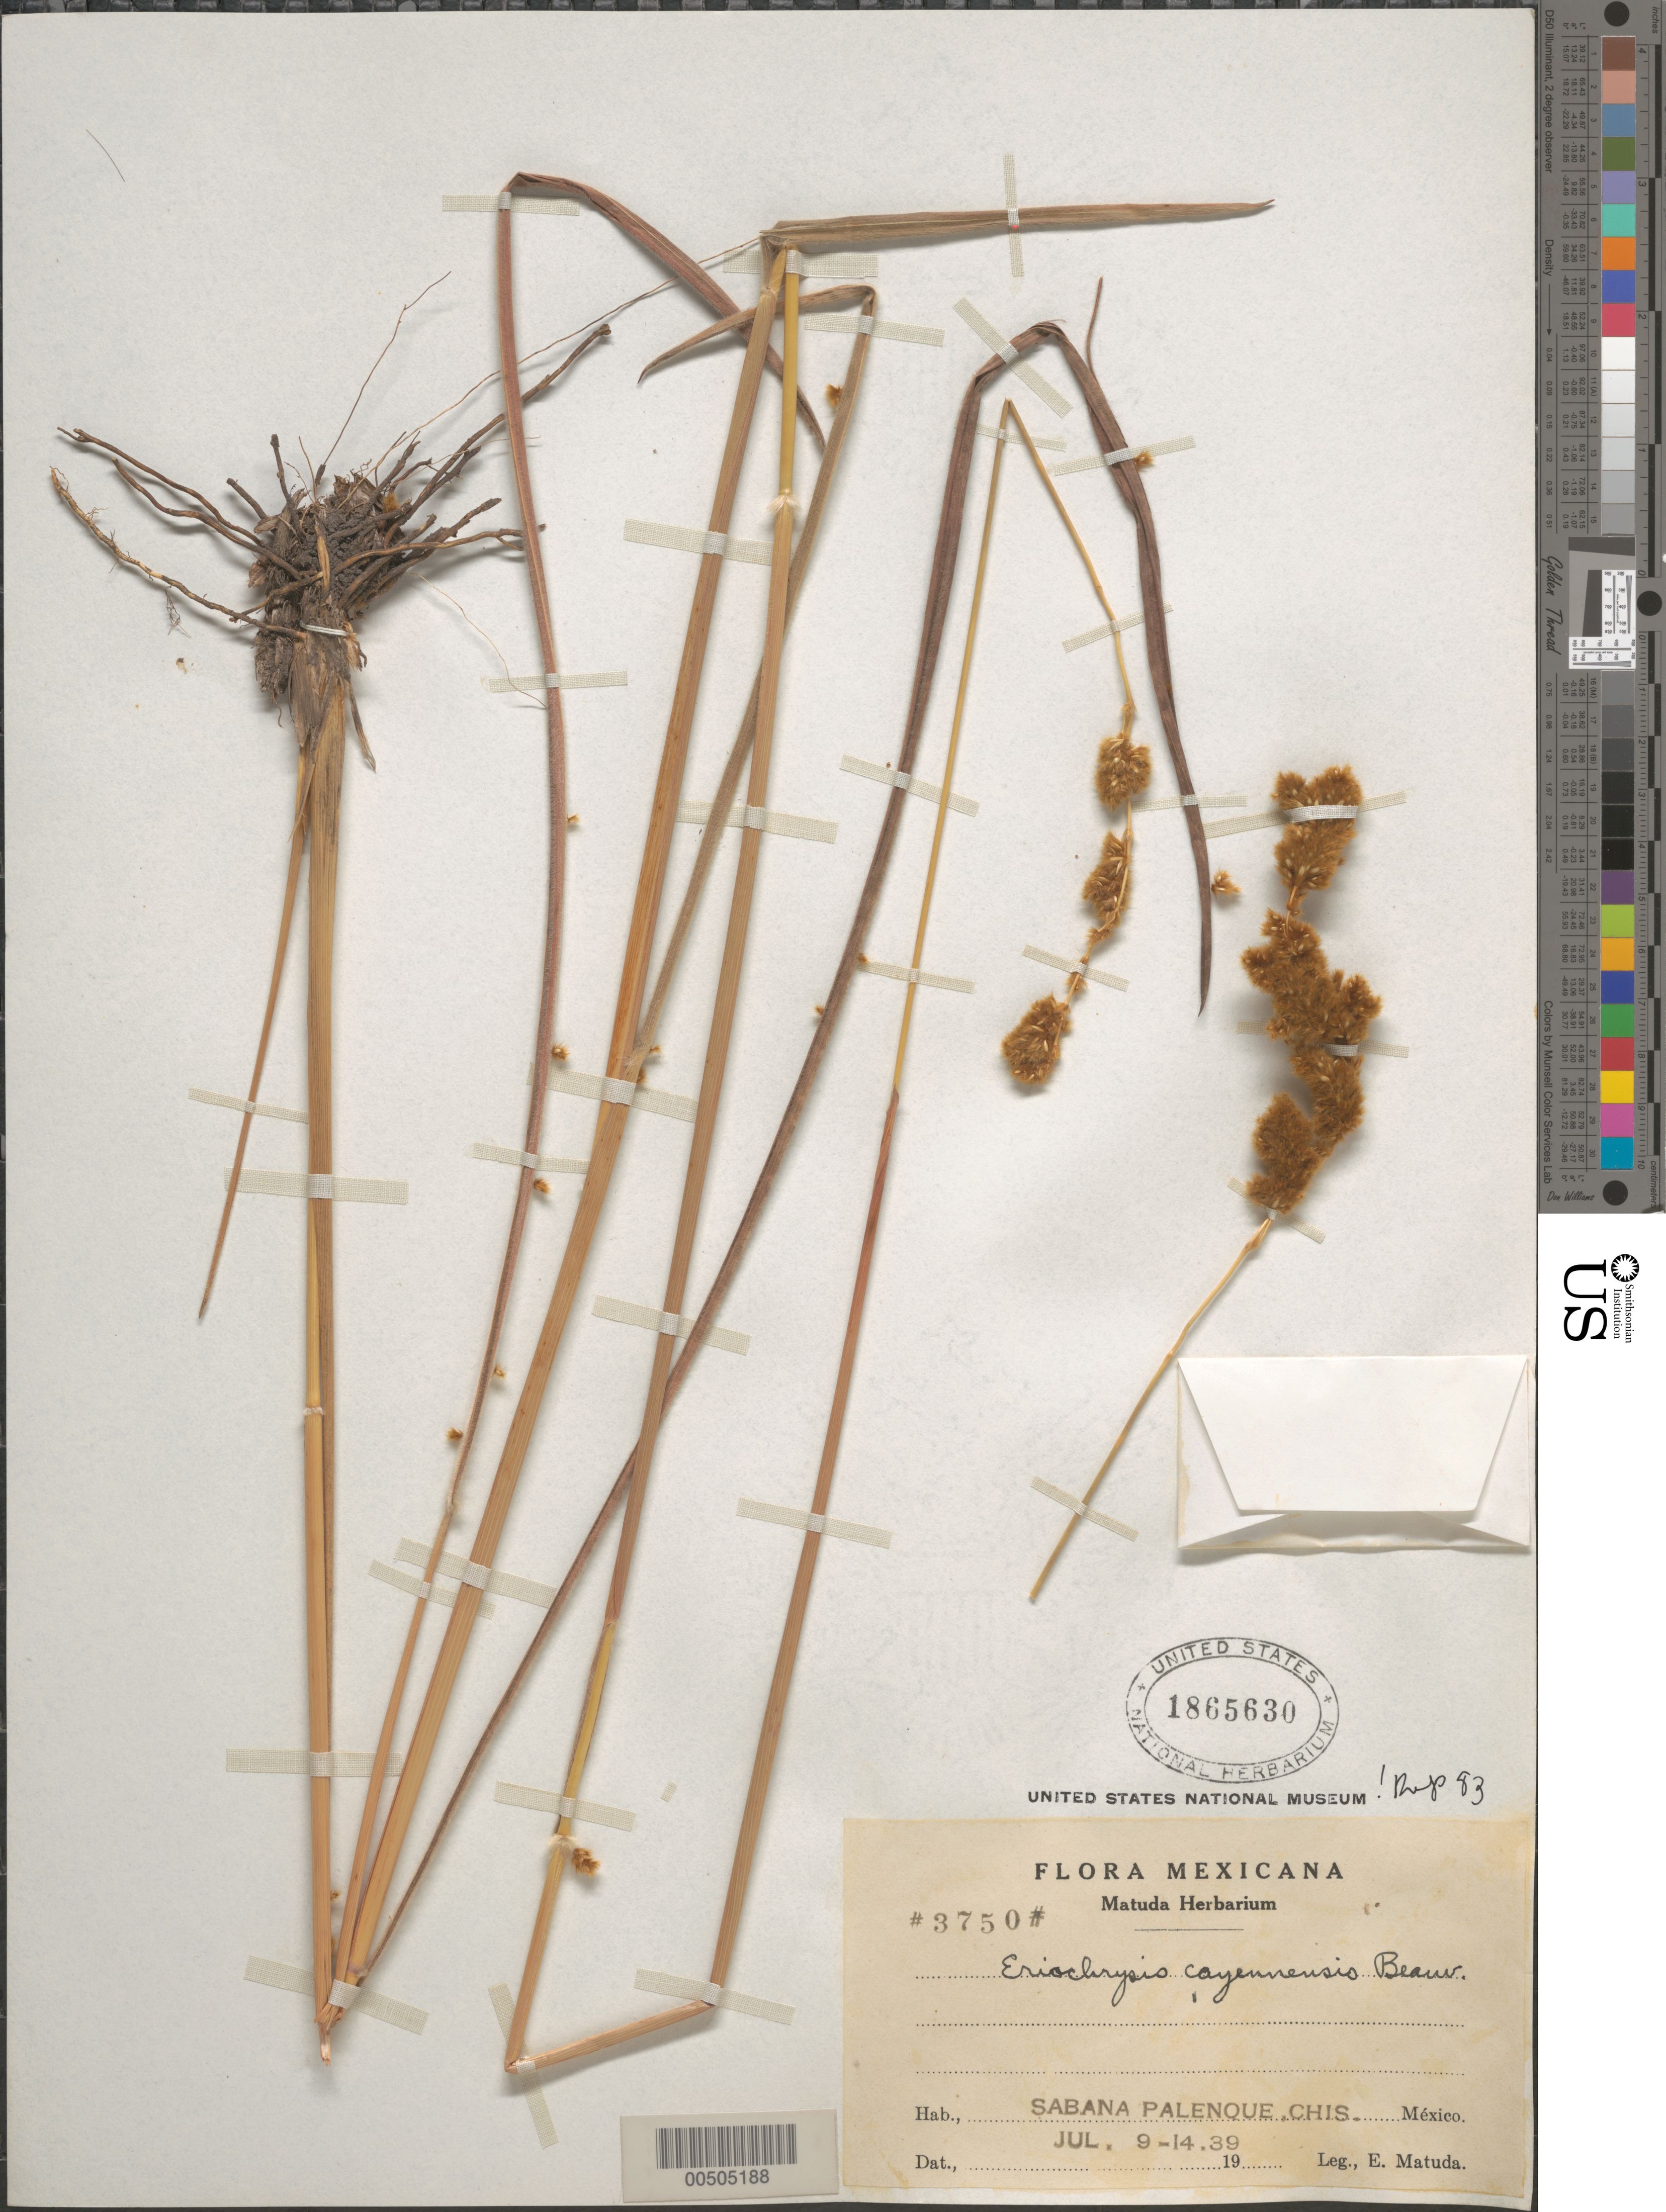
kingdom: Plantae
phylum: Tracheophyta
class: Liliopsida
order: Poales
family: Poaceae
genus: Eriochrysis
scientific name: Eriochrysis cayennensis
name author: P. Beauv.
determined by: Pohl, R. W.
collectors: E. Matuda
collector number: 3750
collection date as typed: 9 Jul 1939 to 14 Jul 1939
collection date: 1939-07-09/1939-07-14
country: Mexico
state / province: Chiapas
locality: Sabana Palenque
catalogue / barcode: US 1865630